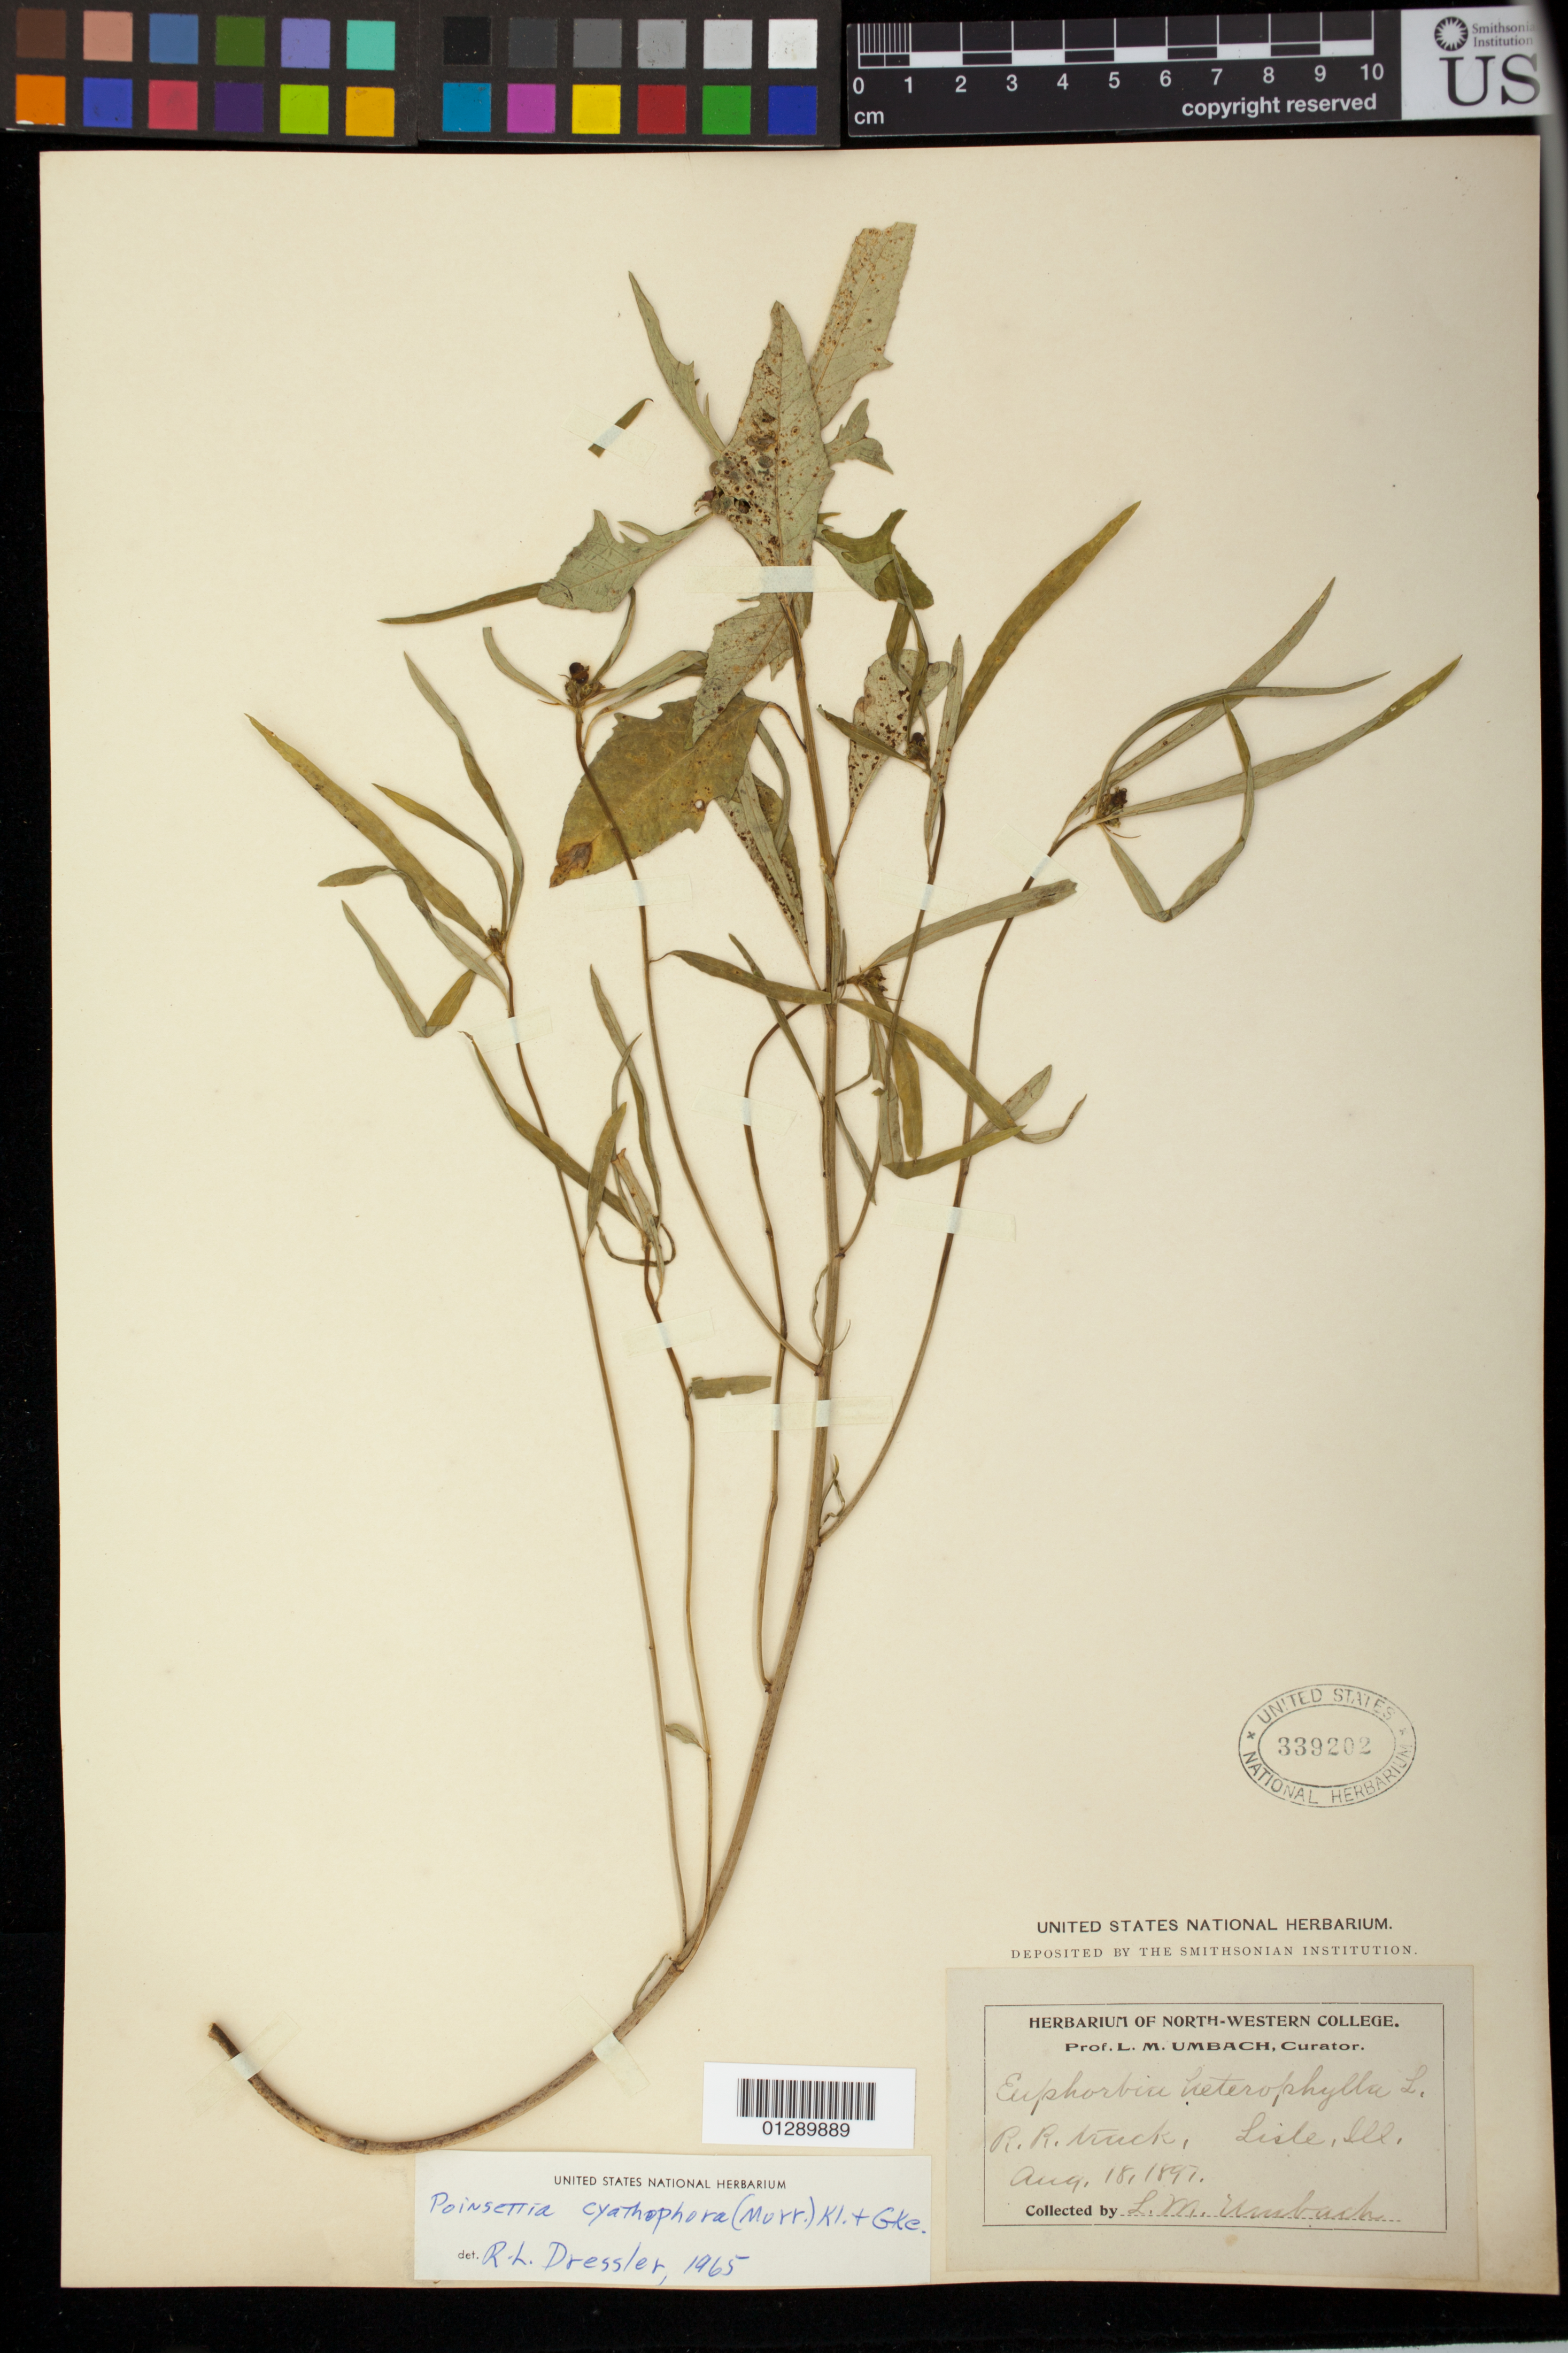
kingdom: Plantae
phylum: Tracheophyta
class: Magnoliopsida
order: Malpighiales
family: Euphorbiaceae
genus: Euphorbia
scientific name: Euphorbia heterophylla var. cyathophora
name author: (Murr.) Griseb.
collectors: L. M. Umbach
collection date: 1897-08-18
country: United States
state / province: Illinois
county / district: DuPage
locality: R.R. truck, Lisle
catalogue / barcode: US 339202